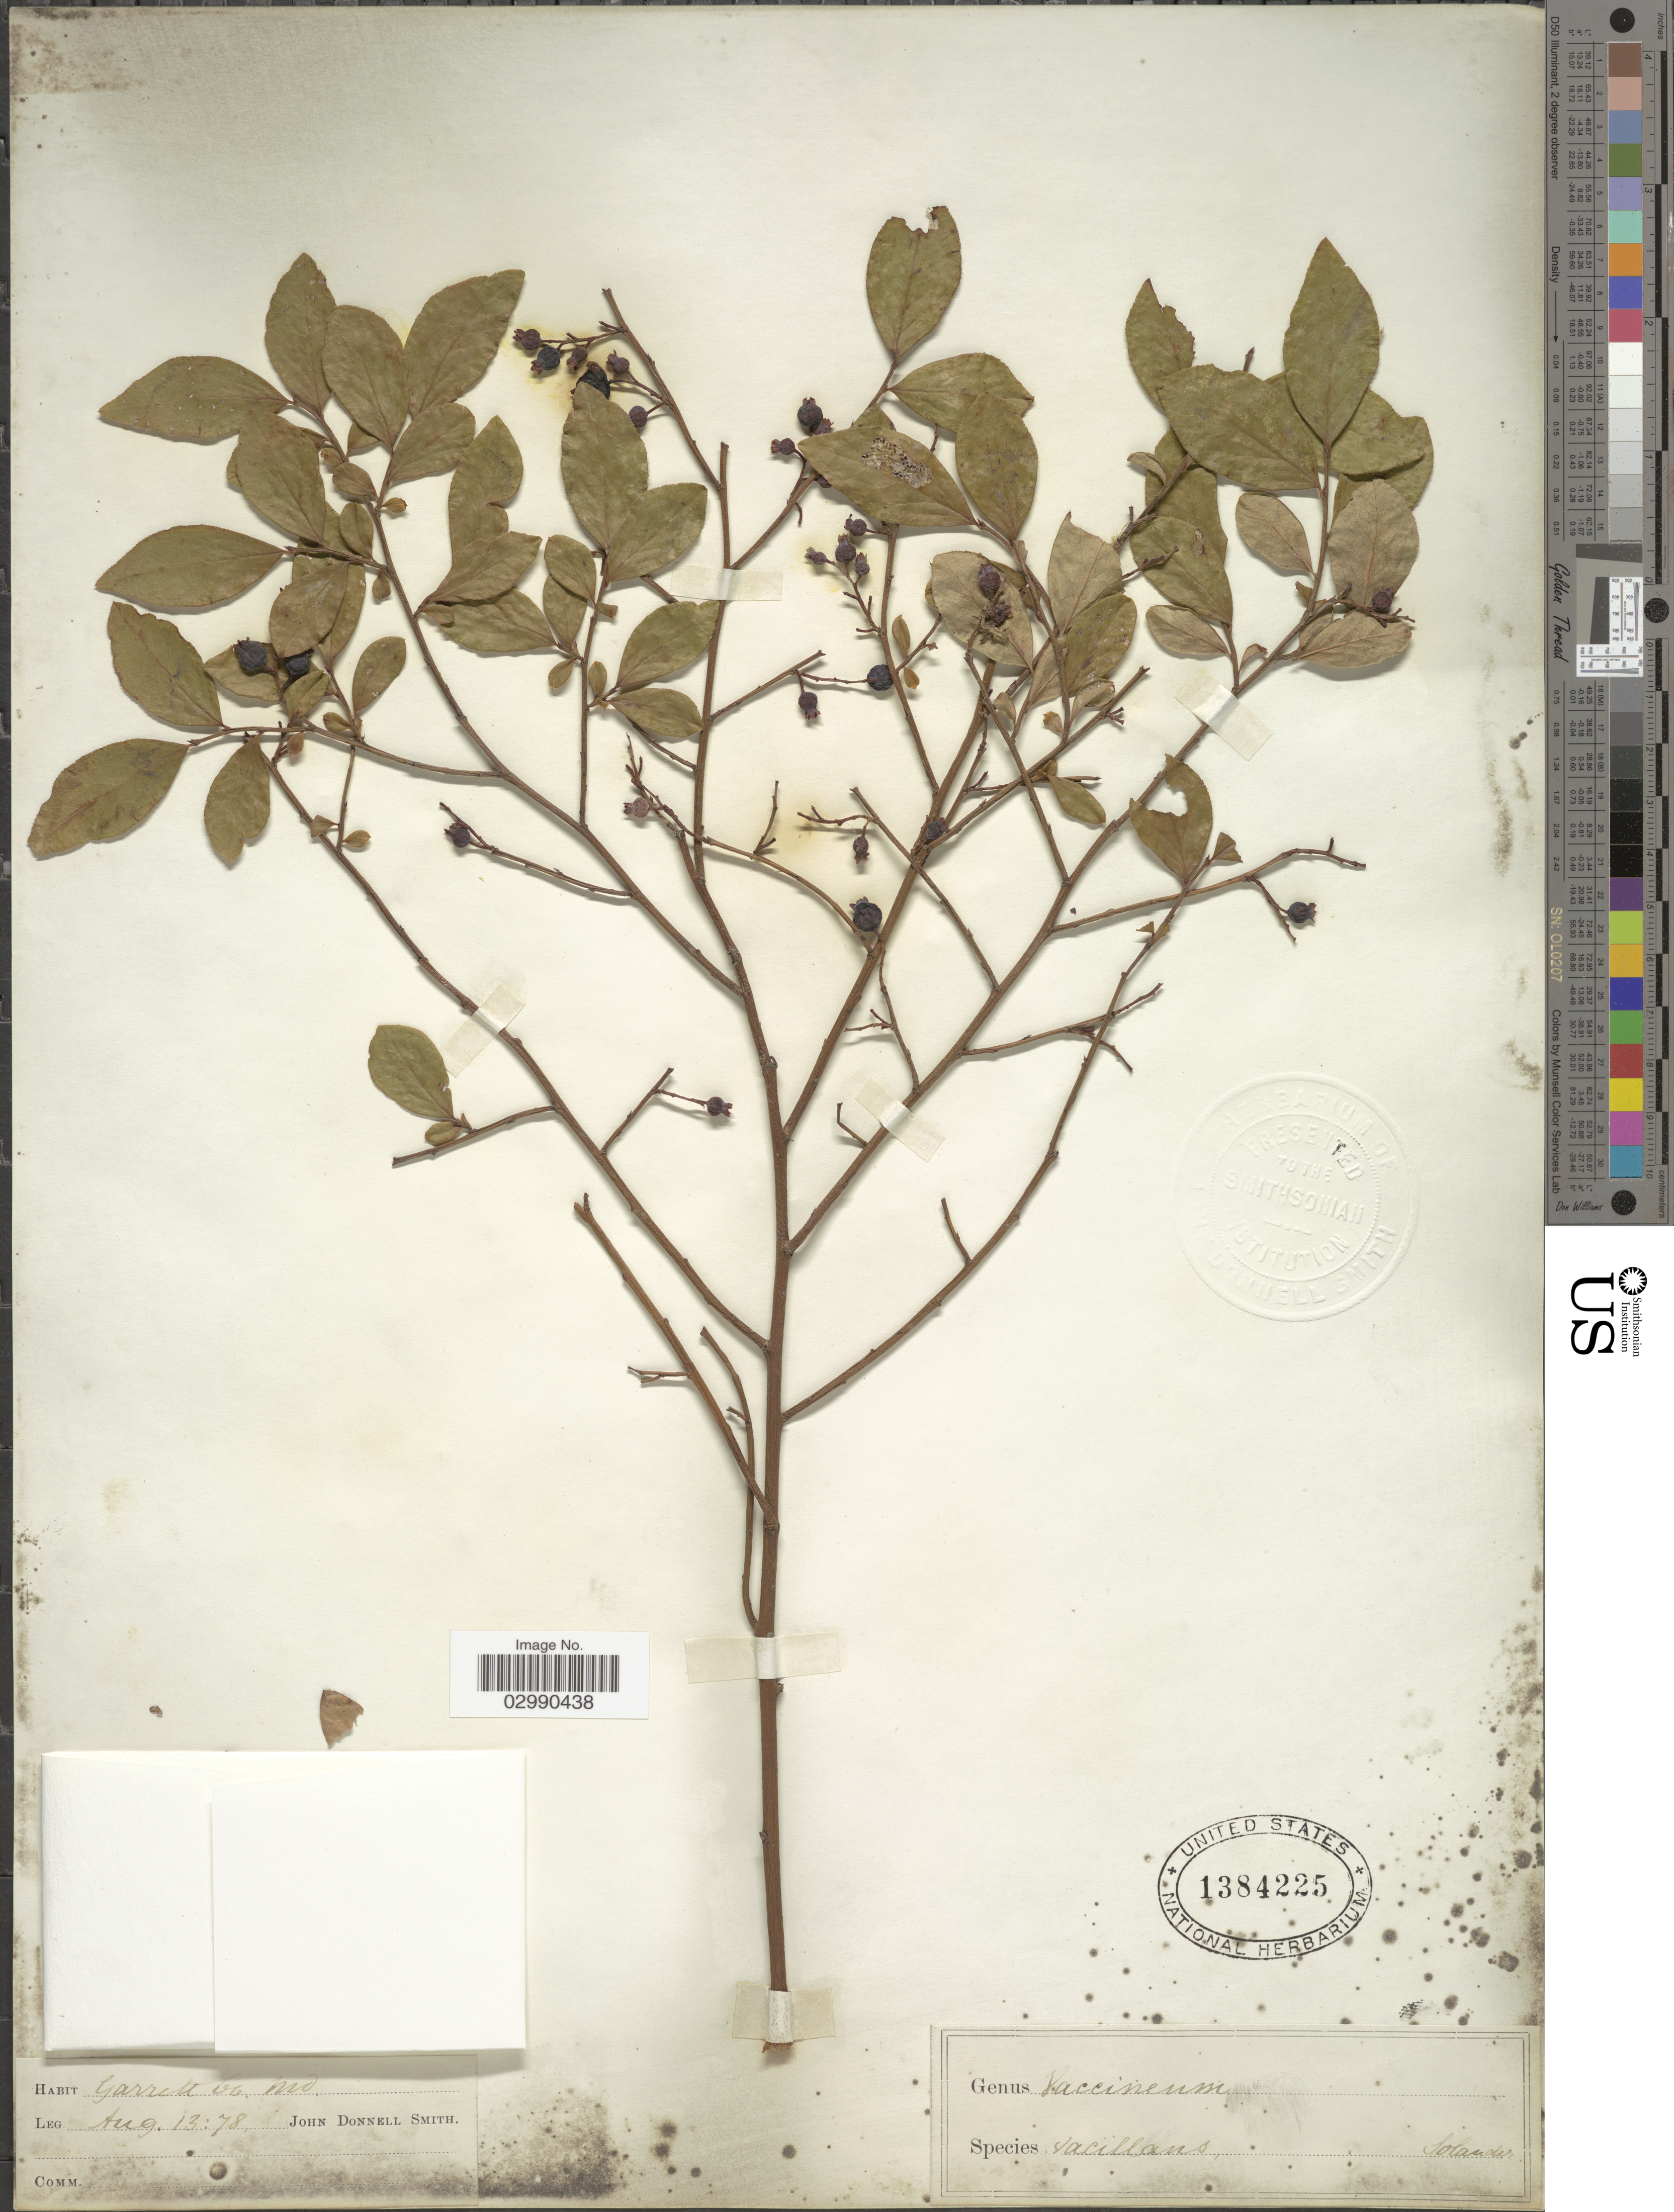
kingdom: Plantae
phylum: Tracheophyta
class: Magnoliopsida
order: Ericales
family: Ericaceae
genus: Vaccinium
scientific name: Vaccinium vacillans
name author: Kalm ex Torr.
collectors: J. Donnell Smith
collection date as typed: Transcribed d/m/y: 13/8/78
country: United States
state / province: Maryland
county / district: Garrett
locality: Garrett Co. Mo.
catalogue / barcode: US 1384225